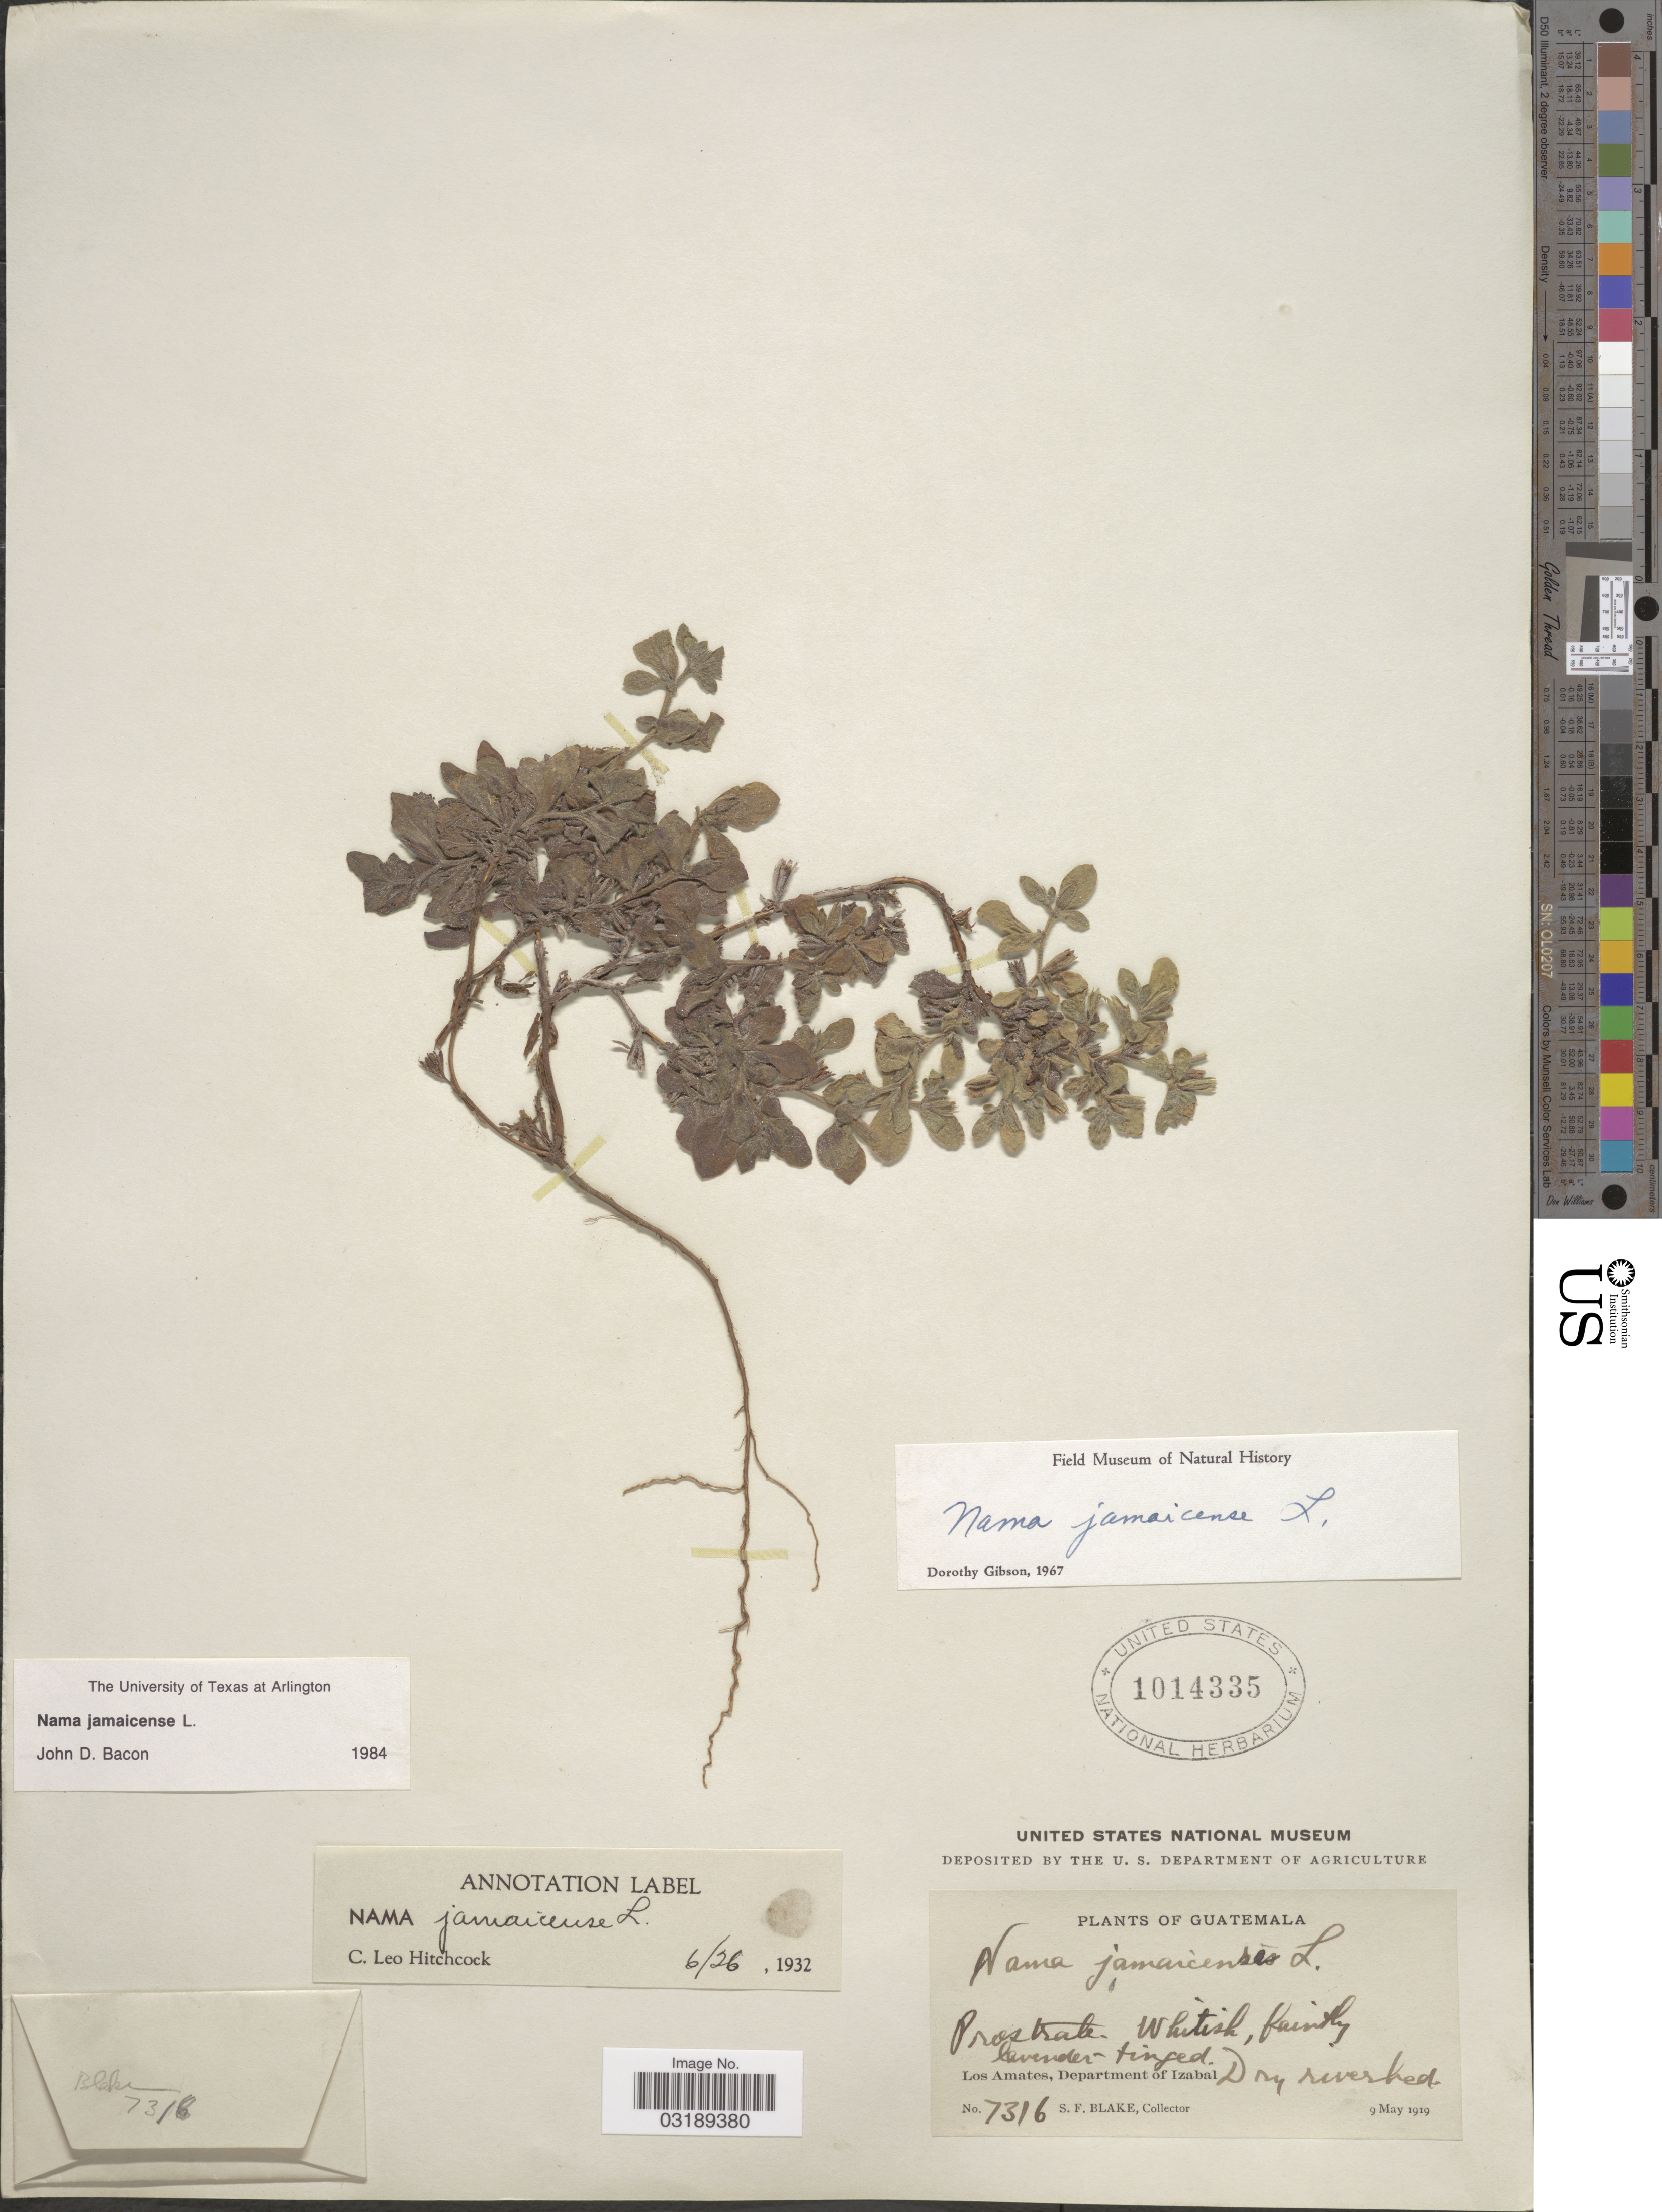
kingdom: Plantae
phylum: Tracheophyta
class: Magnoliopsida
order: Boraginales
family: Namaceae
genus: Nama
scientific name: Nama jamaicensis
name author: L.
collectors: S. Blake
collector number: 7316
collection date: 1919-05-09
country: Guatemala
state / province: Izabal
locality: Los Amates, Department of Izabal.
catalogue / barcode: US 1014335